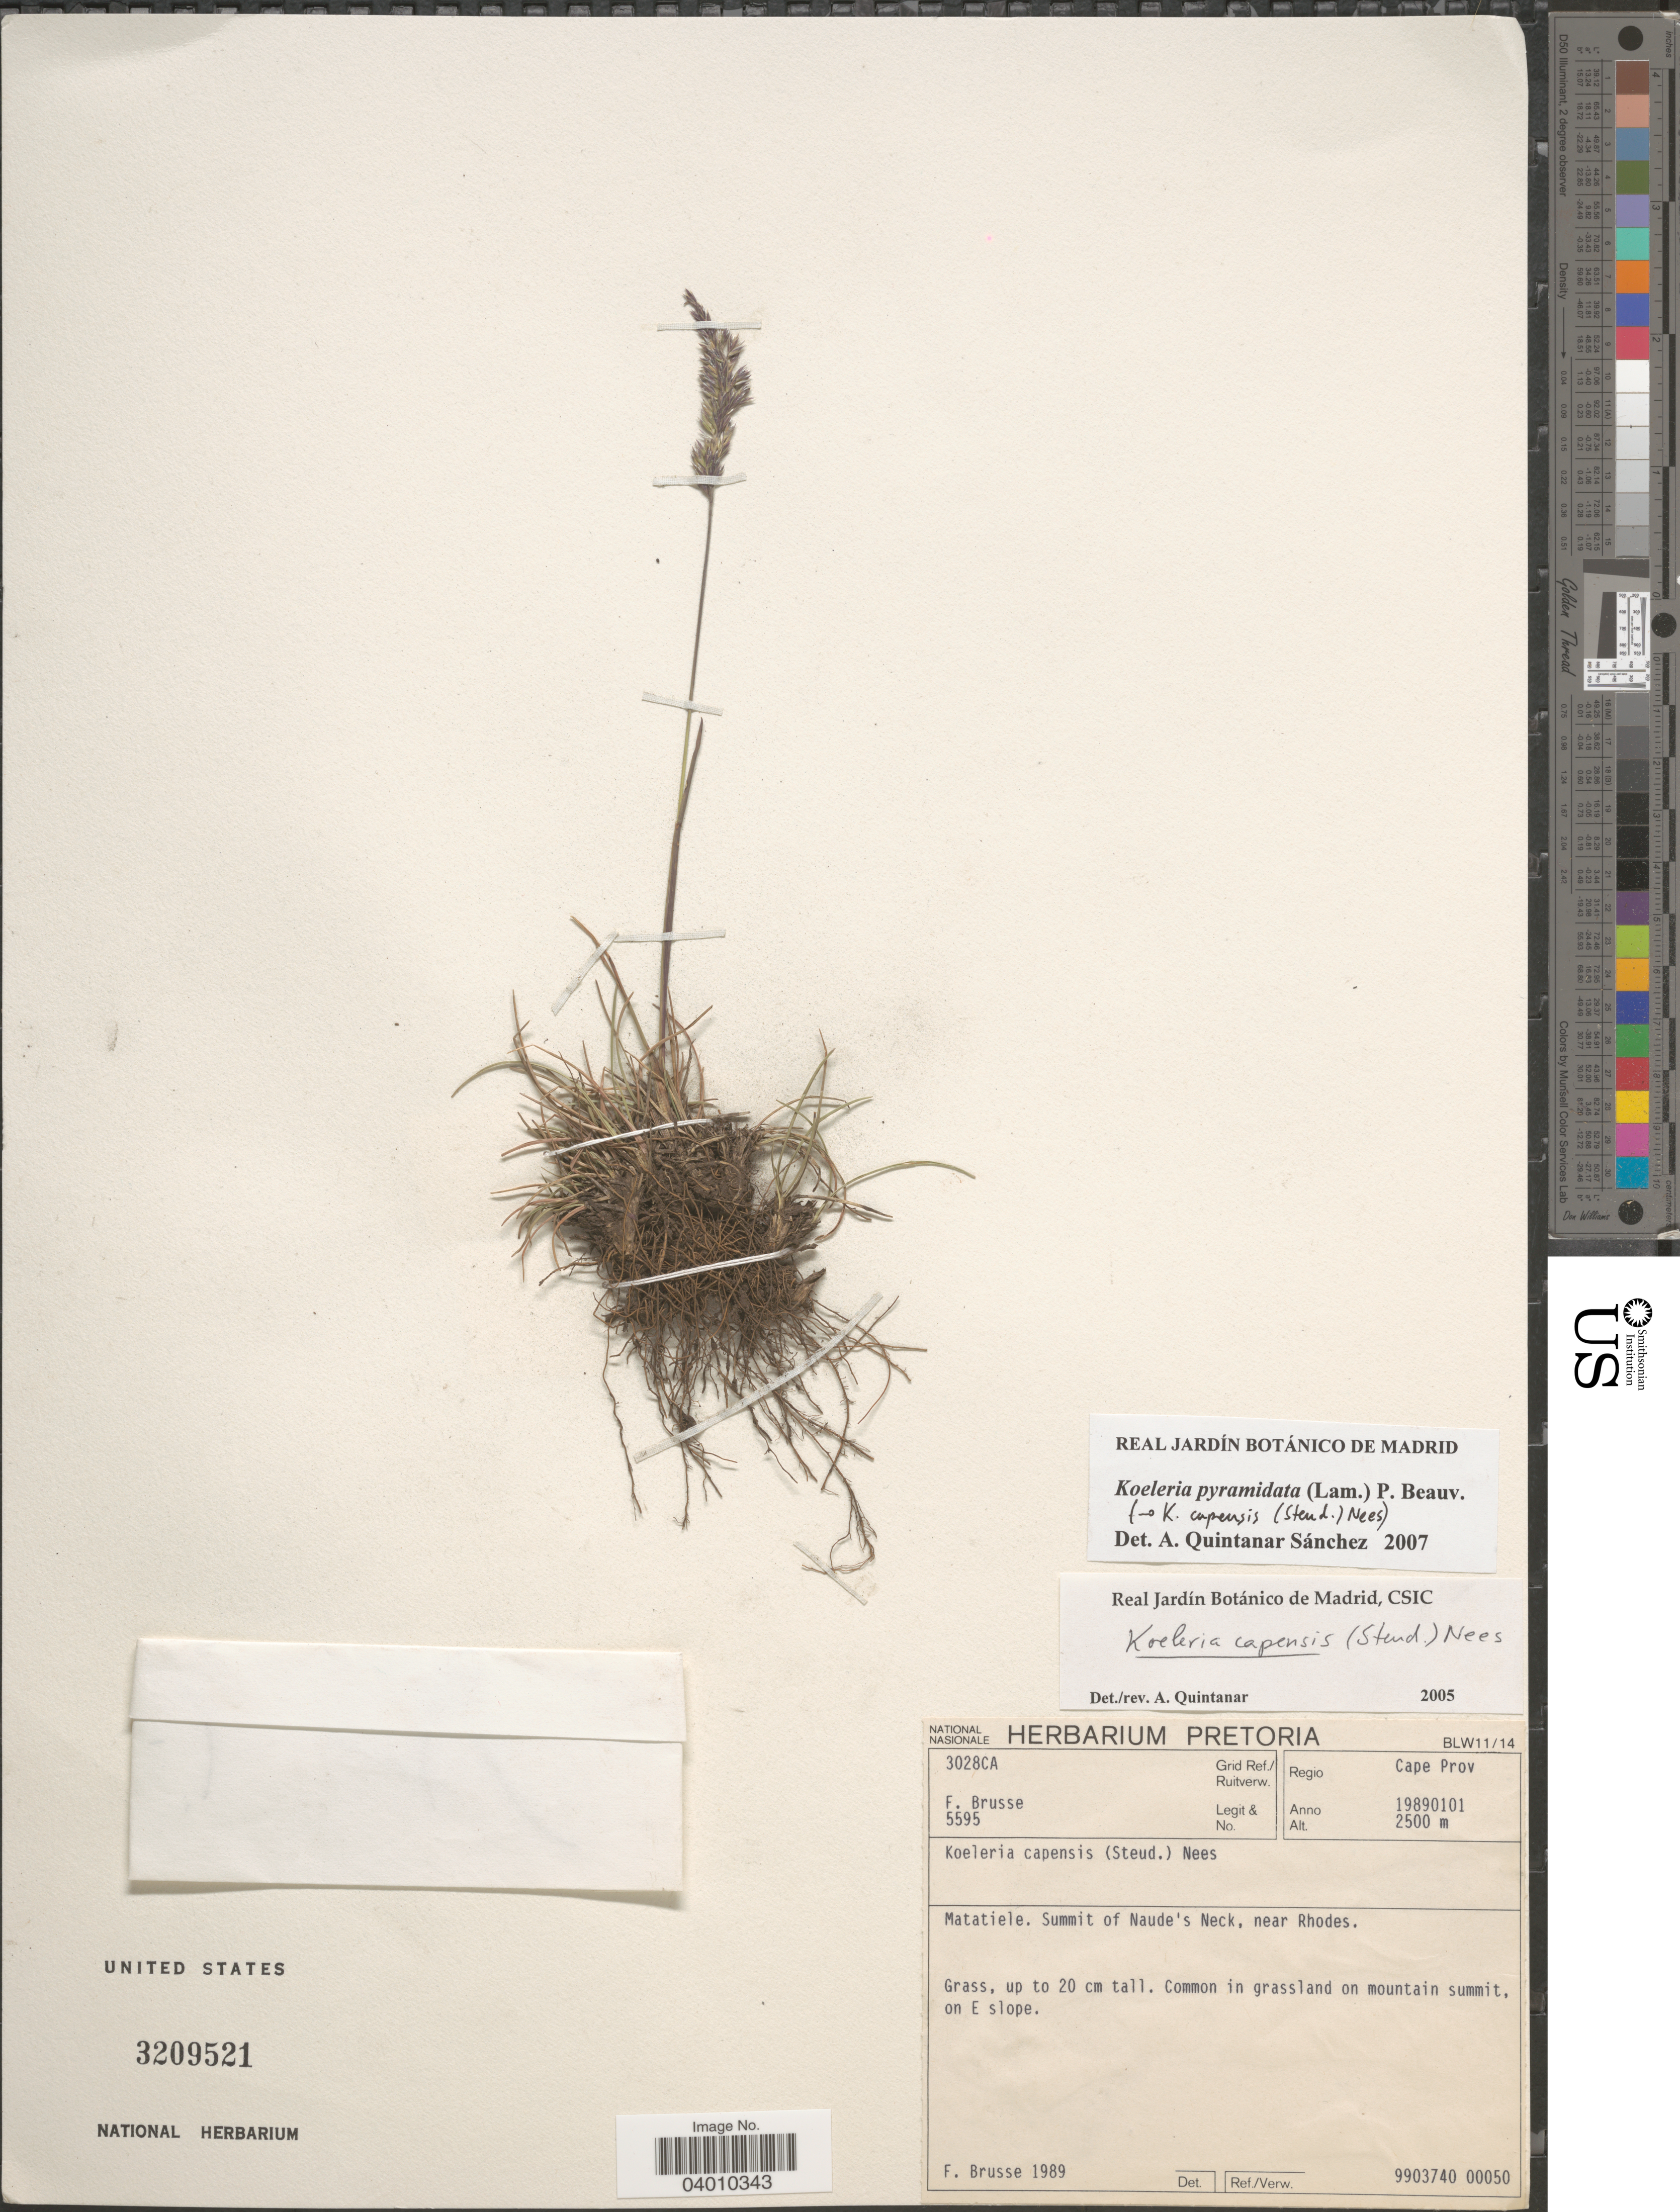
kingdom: Plantae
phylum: Tracheophyta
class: Liliopsida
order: Poales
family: Poaceae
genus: Koeleria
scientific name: Koeleria pyramidata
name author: (Lam.) P. Beauv.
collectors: F. A. Brusse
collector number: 5595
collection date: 1989-01-01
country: South Africa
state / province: Eastern Cape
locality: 3028CA Grid Ref./Ruitverw. Regio Cape Prov. Matatiele. Summit of Naude's Neck, near Rhodes. On mountain summit, on E slope.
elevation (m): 2500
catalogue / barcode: US 3209521